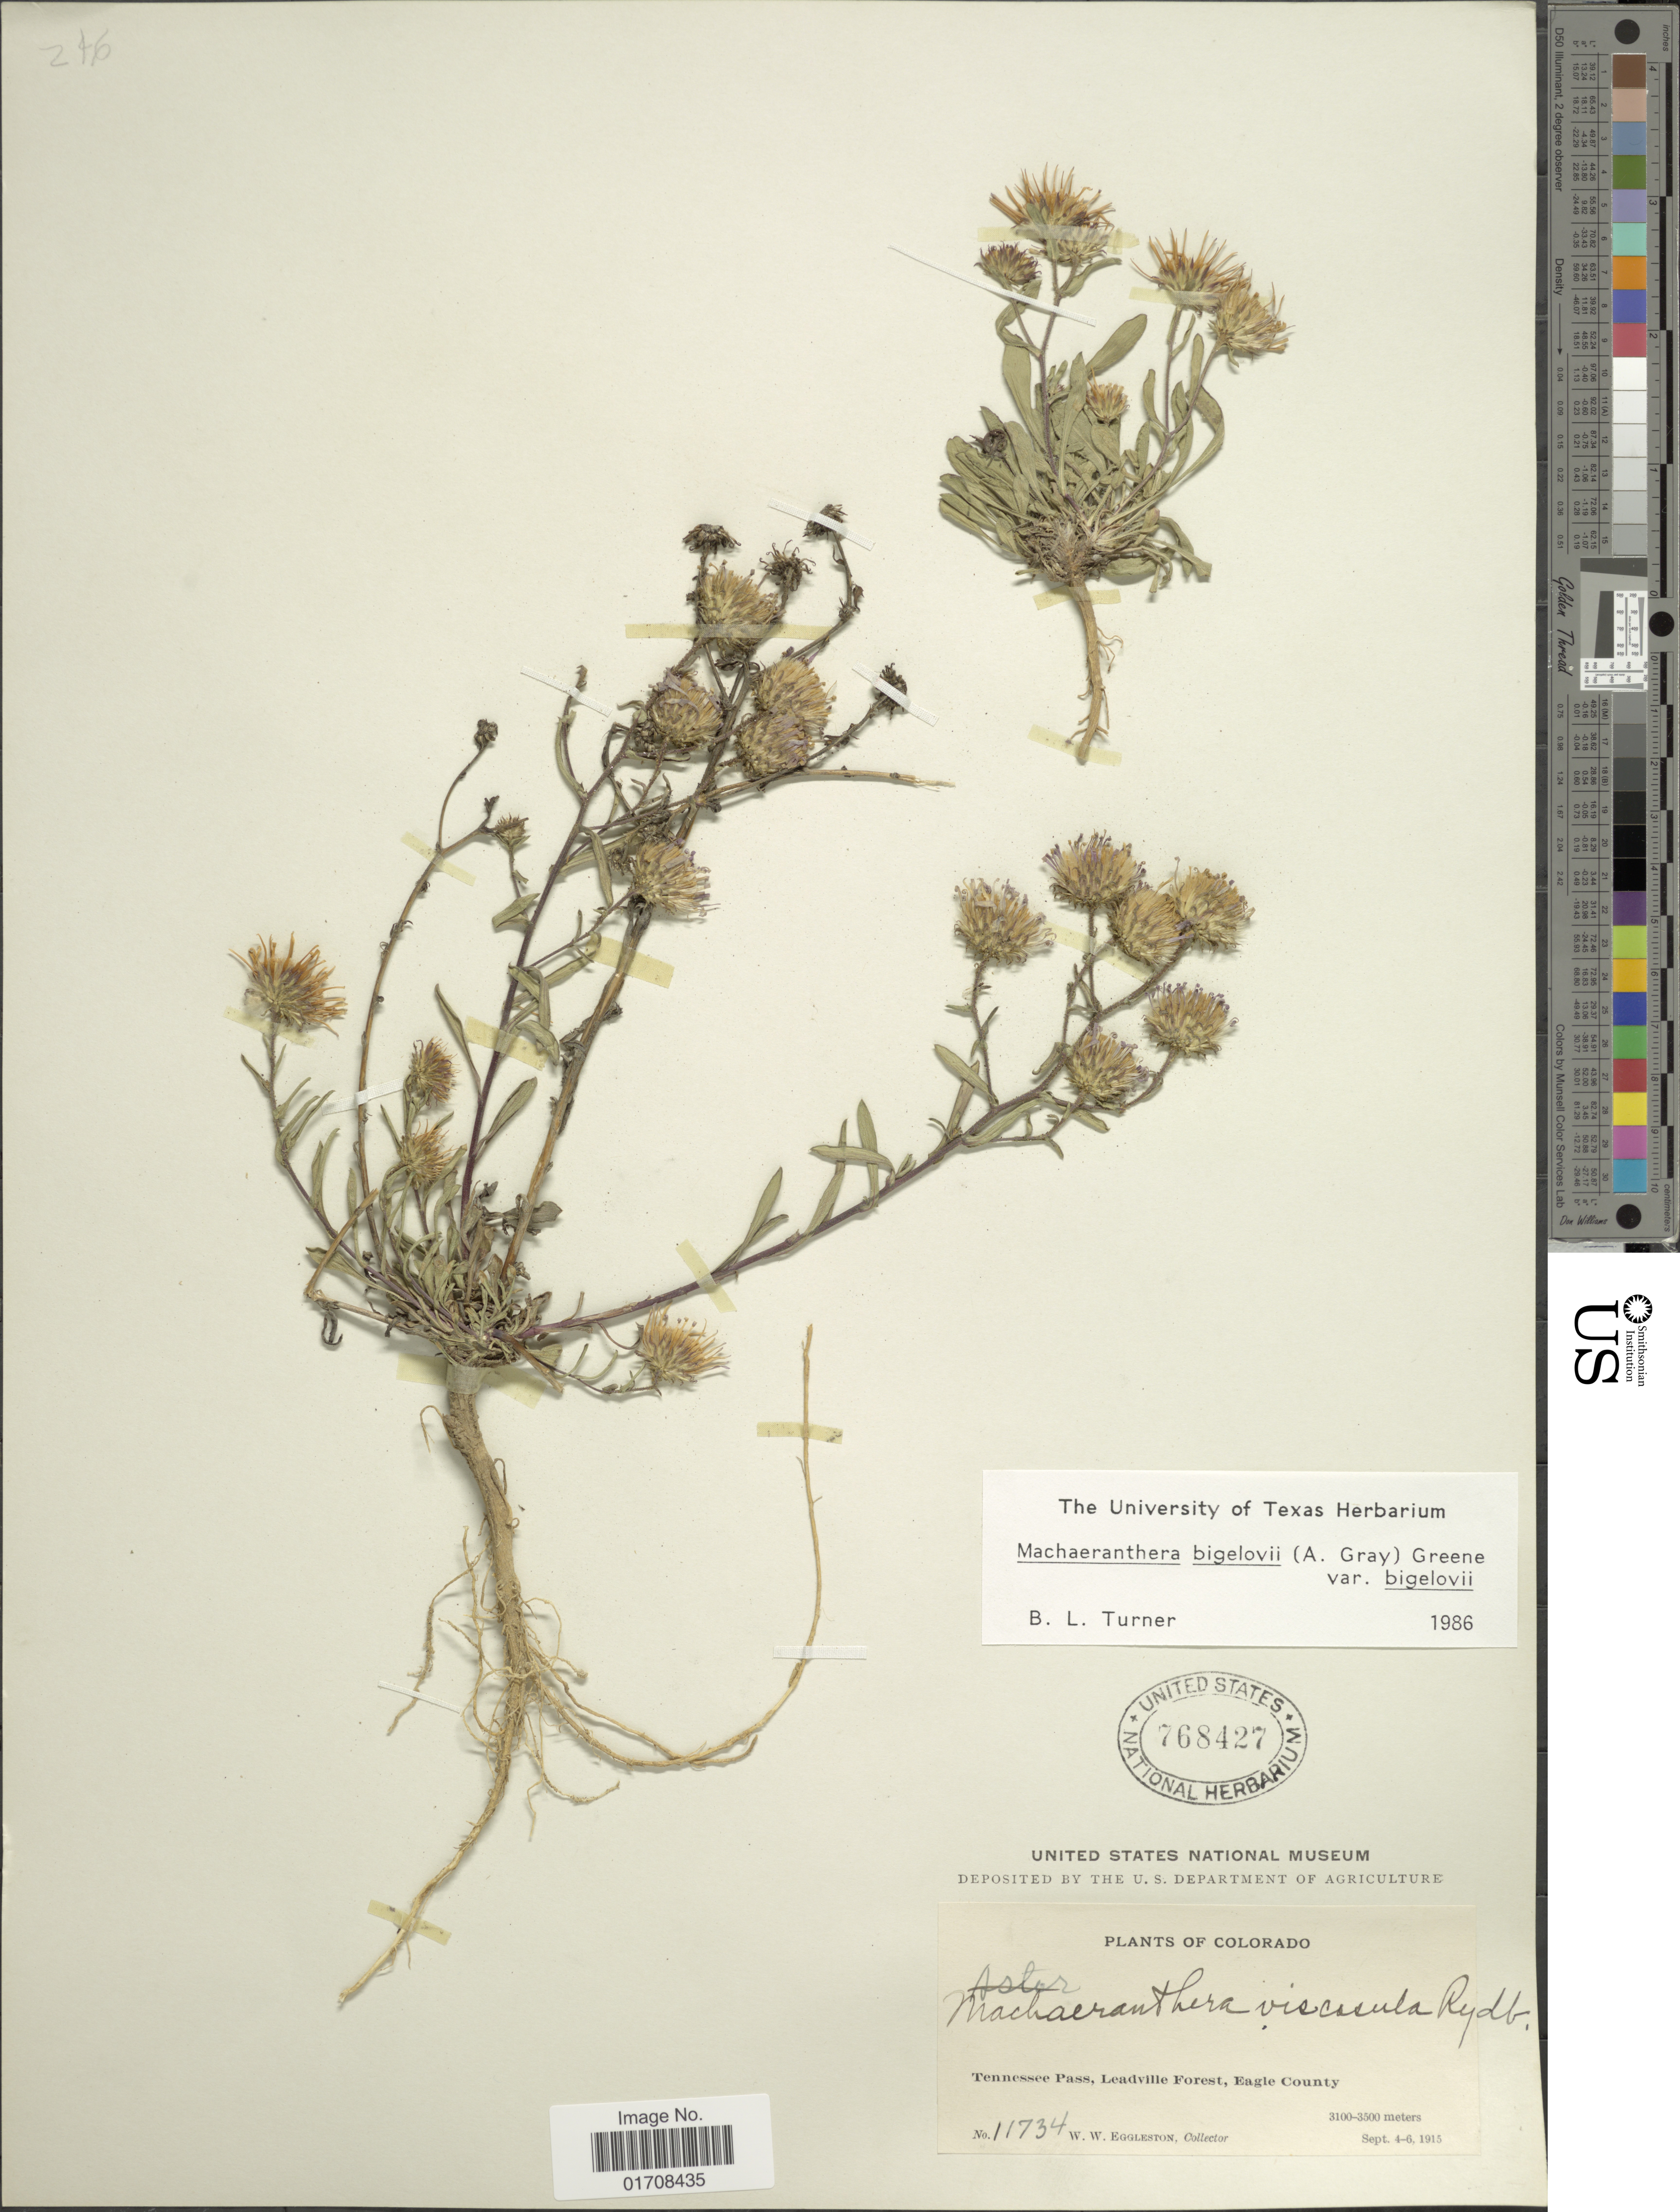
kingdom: Plantae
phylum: Tracheophyta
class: Magnoliopsida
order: Asterales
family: Asteraceae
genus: Machaeranthera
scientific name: Machaeranthera bigelovii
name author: (A. Gray) Greene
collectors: W. W. Eggleston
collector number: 11734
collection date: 1915-09-04/1915-09-06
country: United States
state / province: Colorado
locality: Tennessee Pass, Leadville Forest, Eagle County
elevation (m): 3100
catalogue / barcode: US 768427